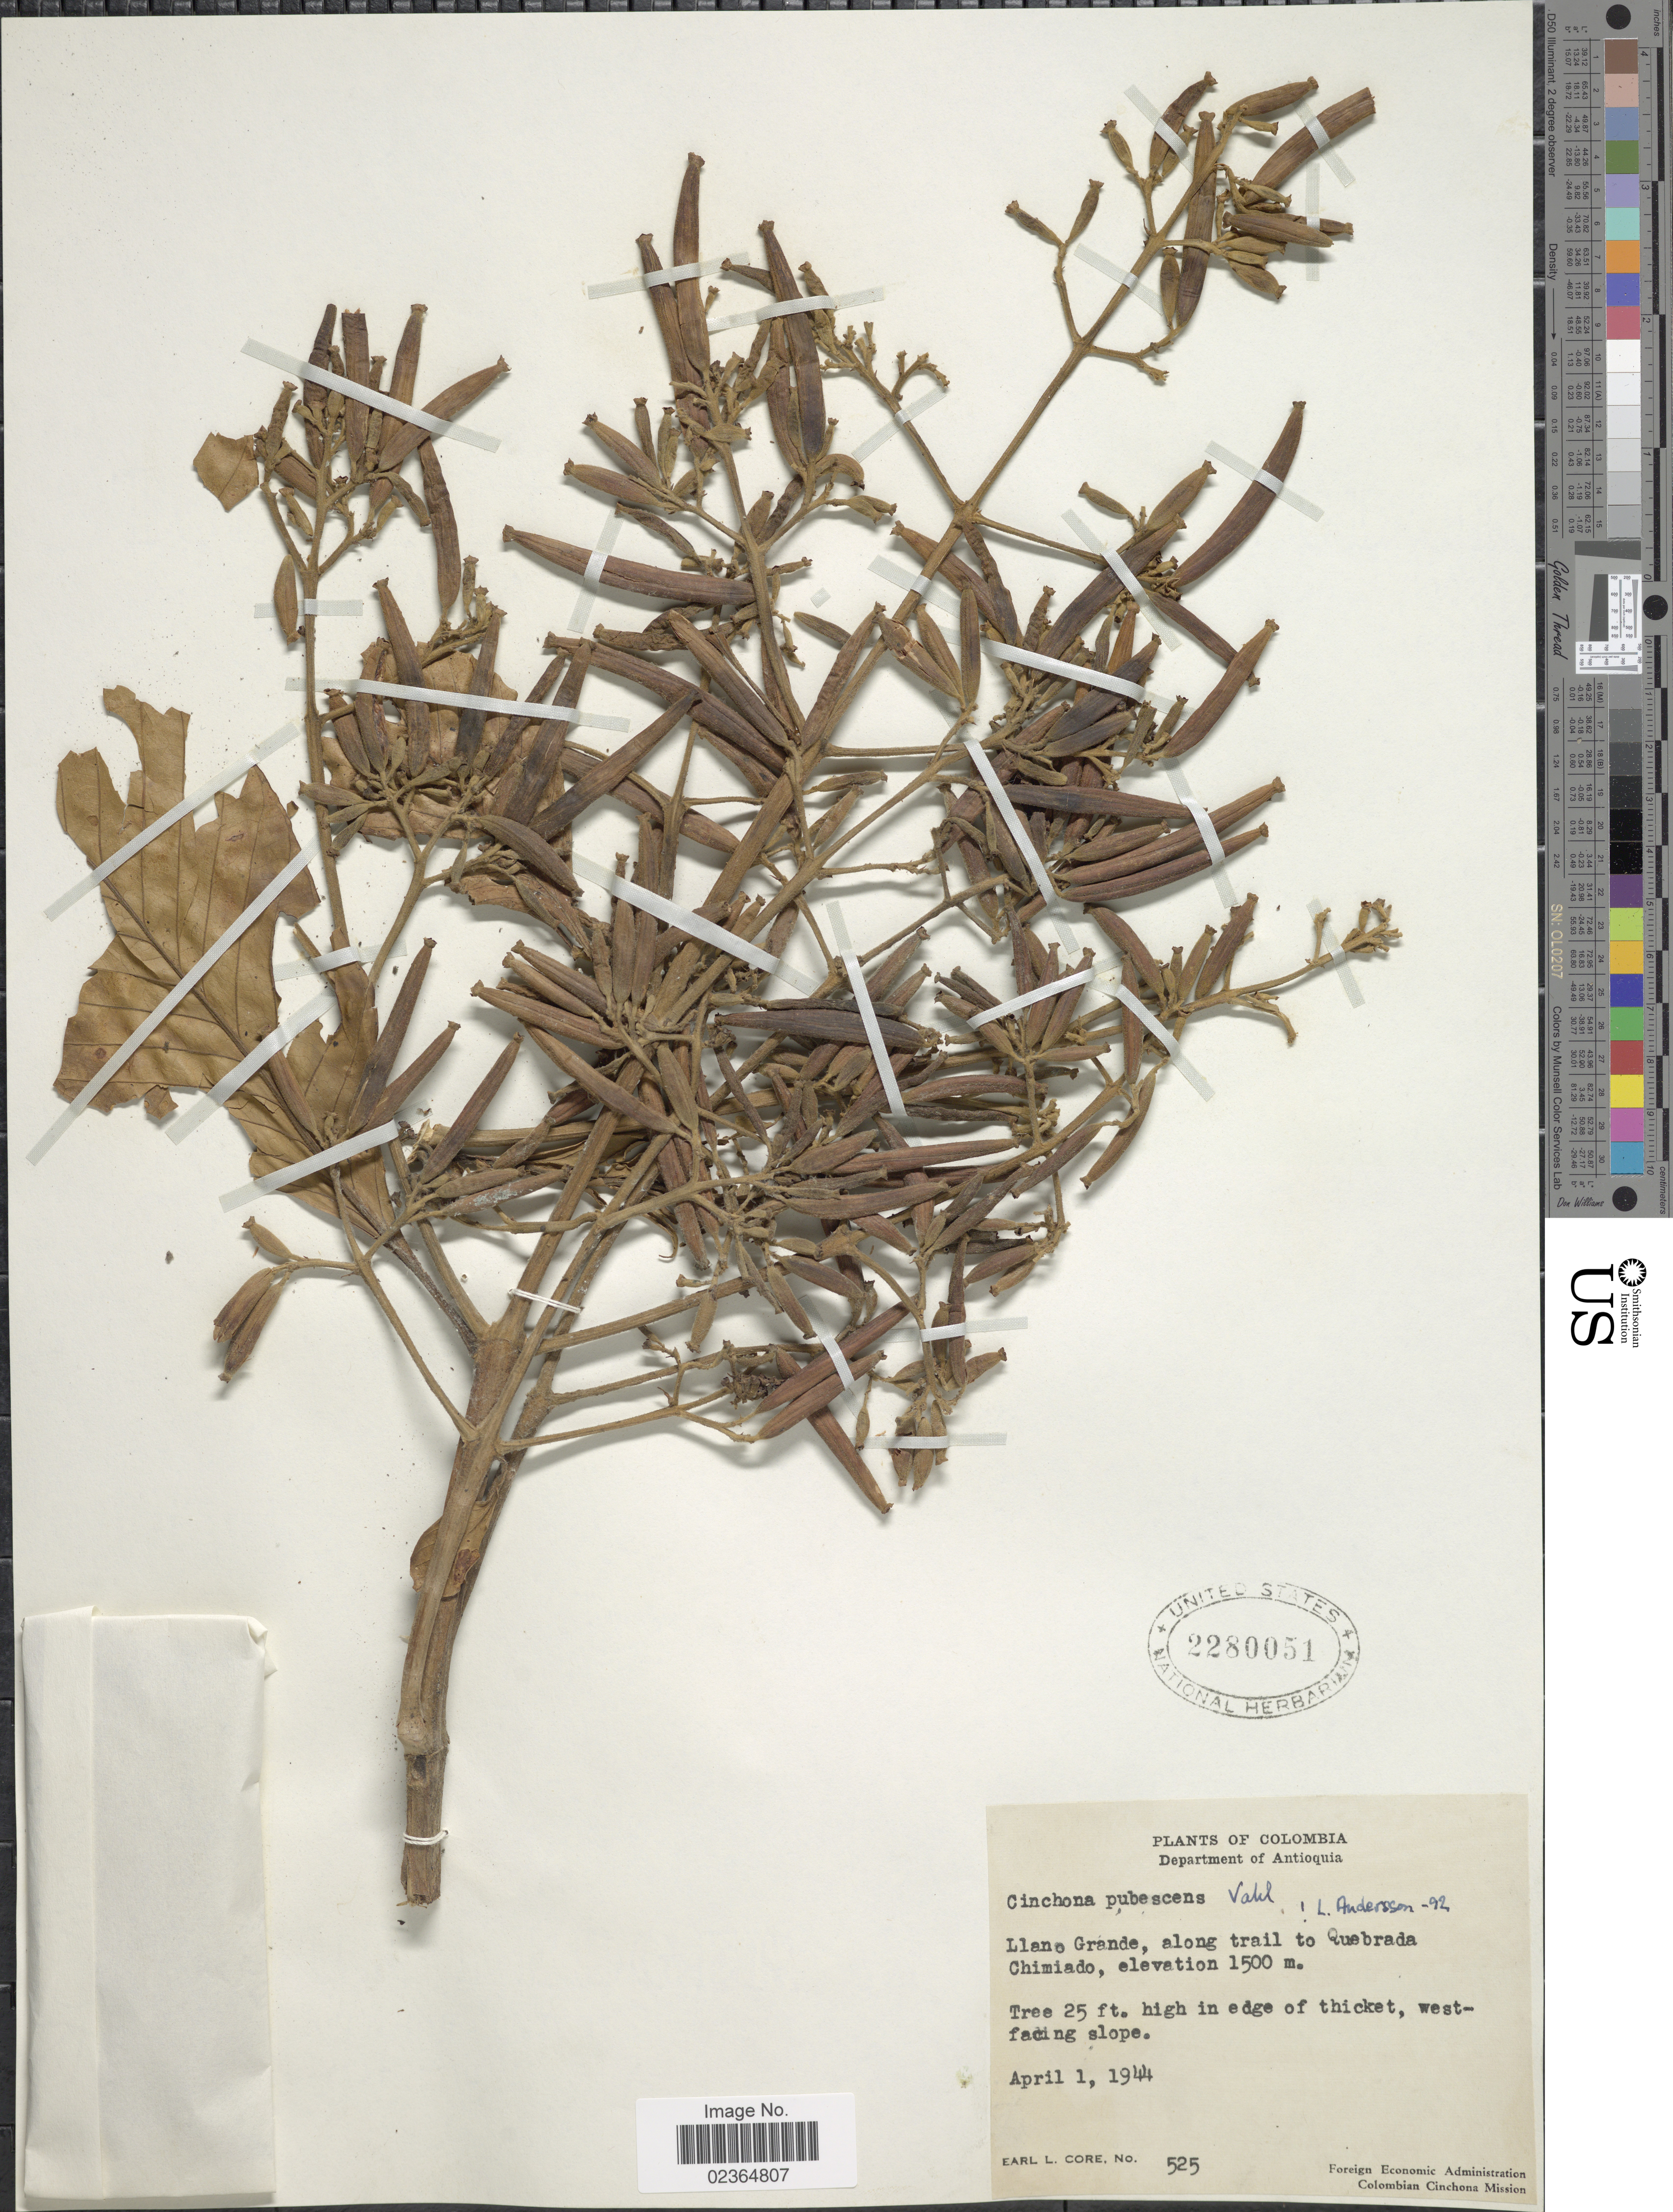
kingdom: Plantae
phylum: Tracheophyta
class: Magnoliopsida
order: Gentianales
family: Rubiaceae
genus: Cinchona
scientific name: Cinchona pubescens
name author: Vahl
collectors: E. L. Core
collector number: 525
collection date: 1944-04-01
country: Colombia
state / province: Antioquia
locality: Llano Gránde, along trail to Quebrada Chimiado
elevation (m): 1500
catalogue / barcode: US 2280051